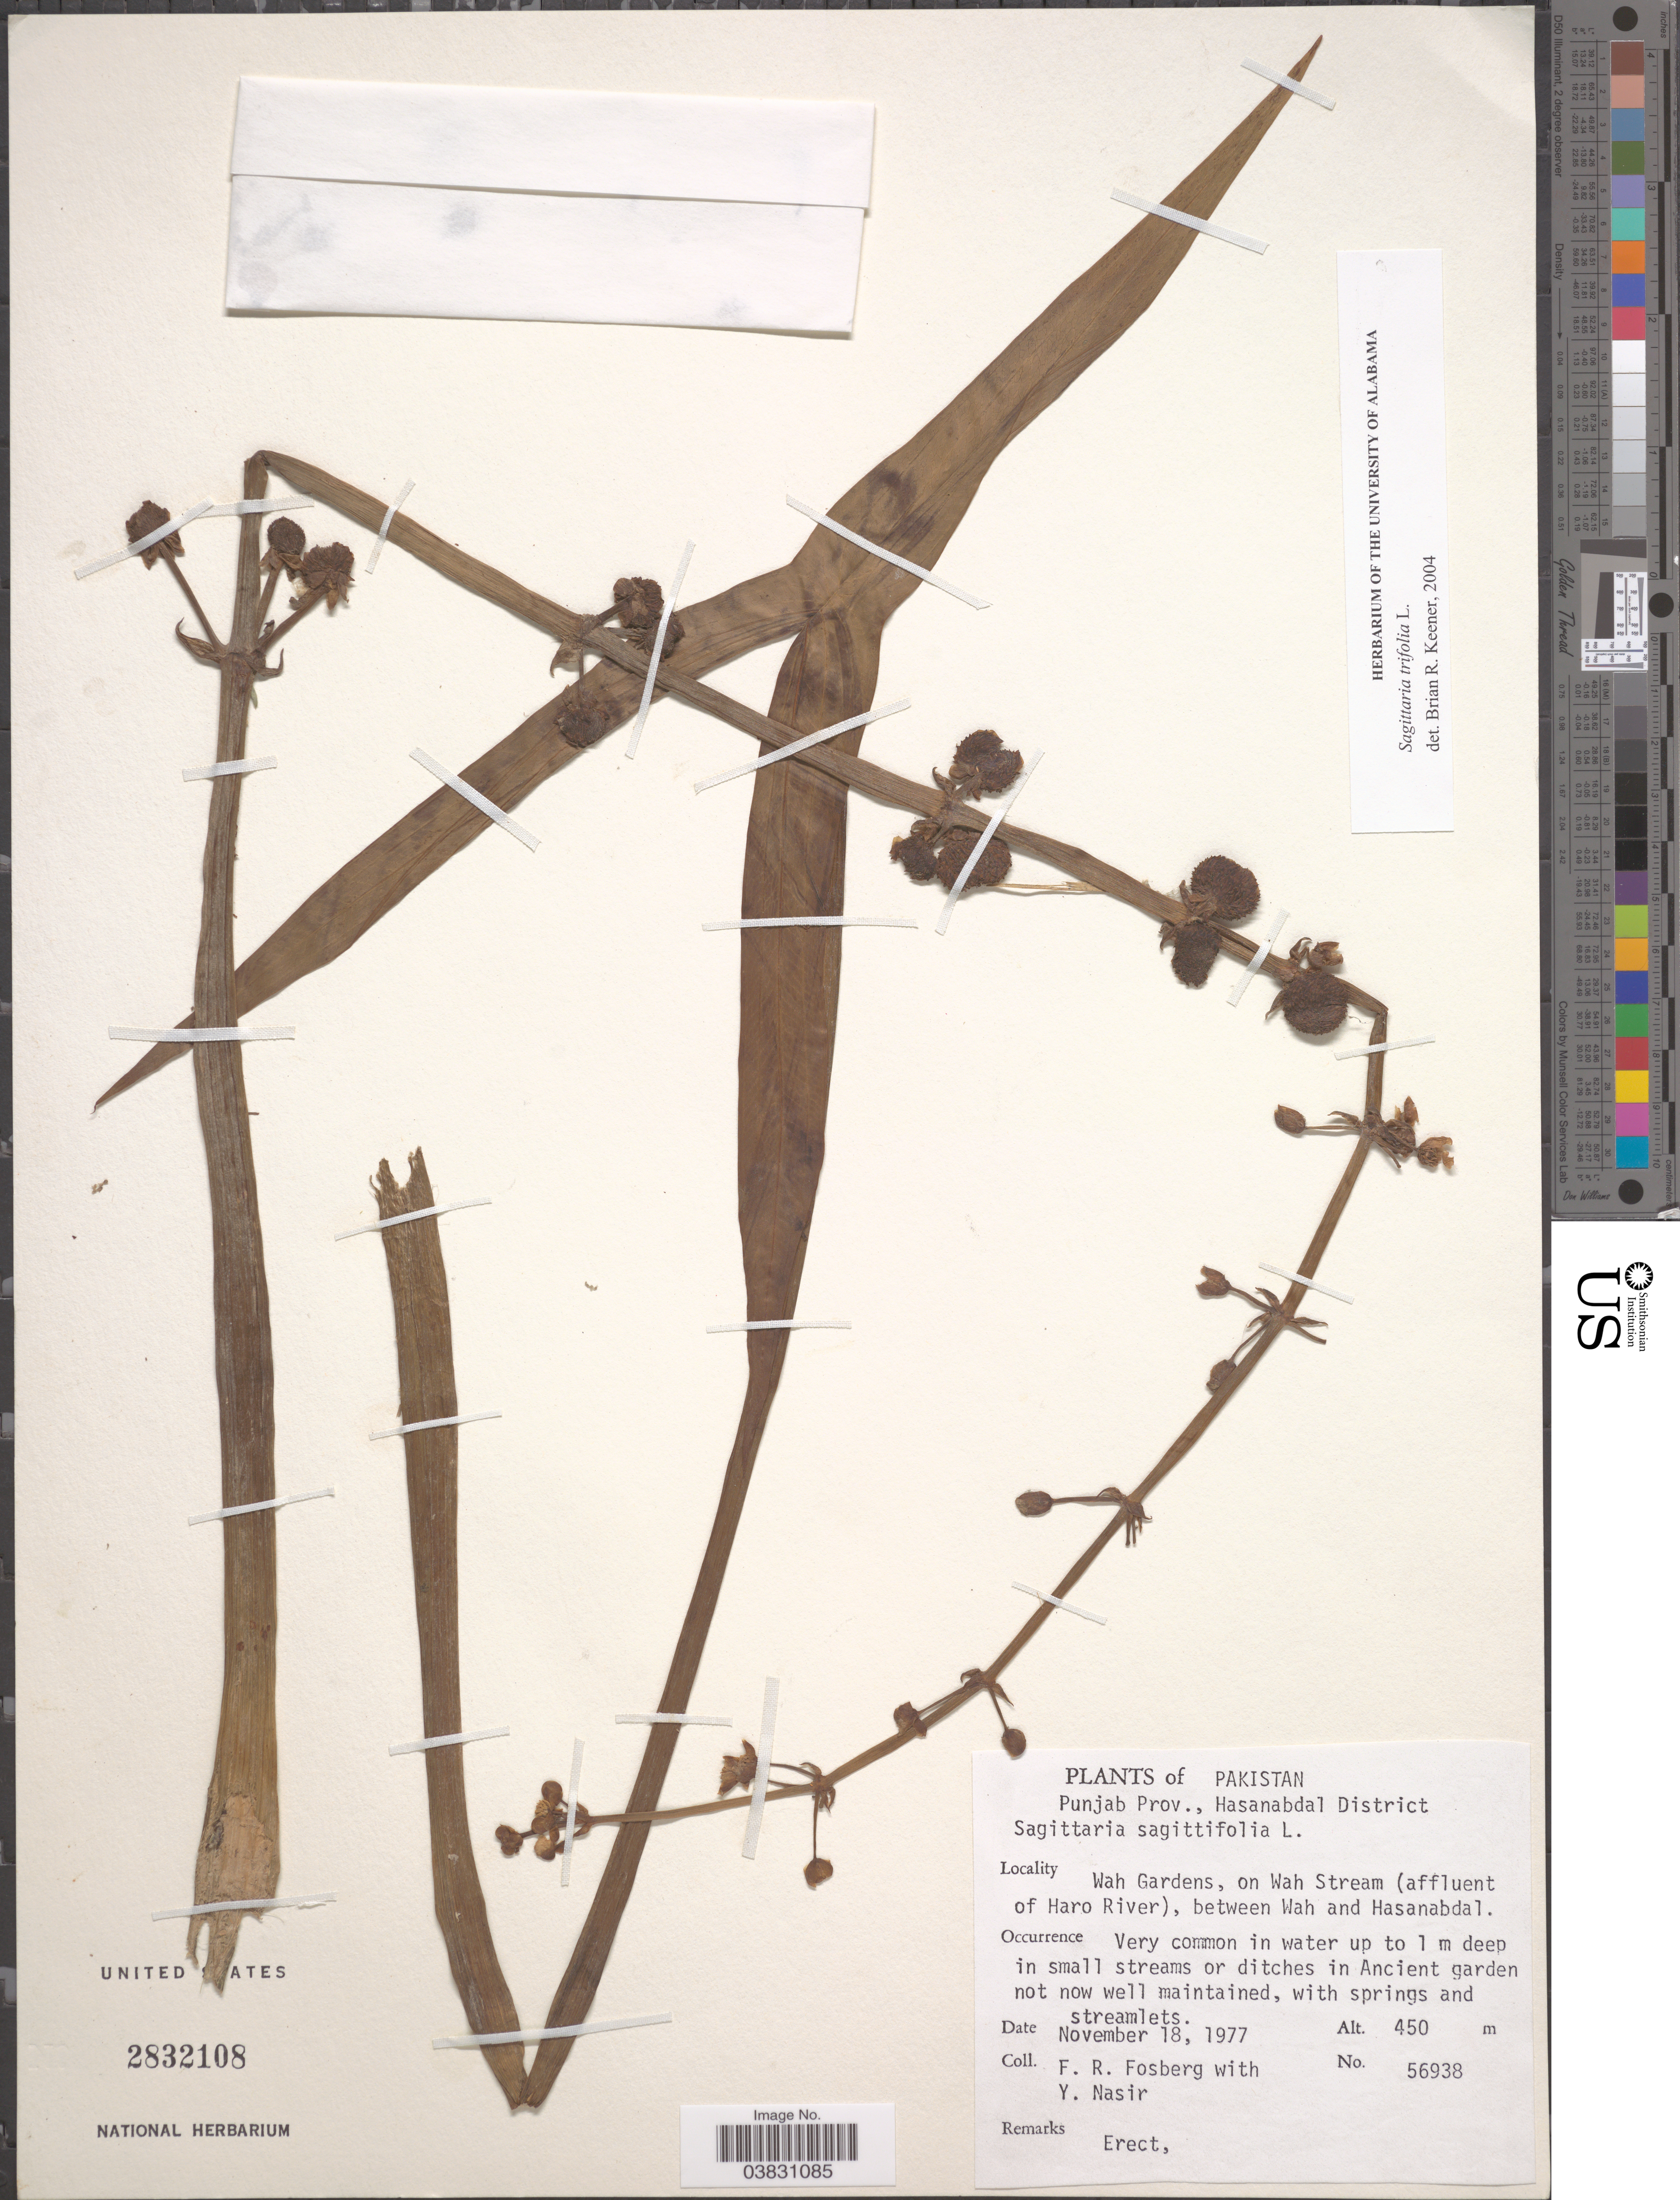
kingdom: Plantae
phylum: Tracheophyta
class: Liliopsida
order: Alismatales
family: Alismataceae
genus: Sagittaria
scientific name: Sagittaria trifolia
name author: L.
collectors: F. R. Fosberg & Y. Nasir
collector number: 56938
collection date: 1977-11-18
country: Pakistan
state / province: Punjab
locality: Hasanabdal District. Wah Gardens, on Wah Stream (affluent of Haro River), between Wah and Hasanabdal.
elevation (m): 450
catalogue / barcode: US 2832108